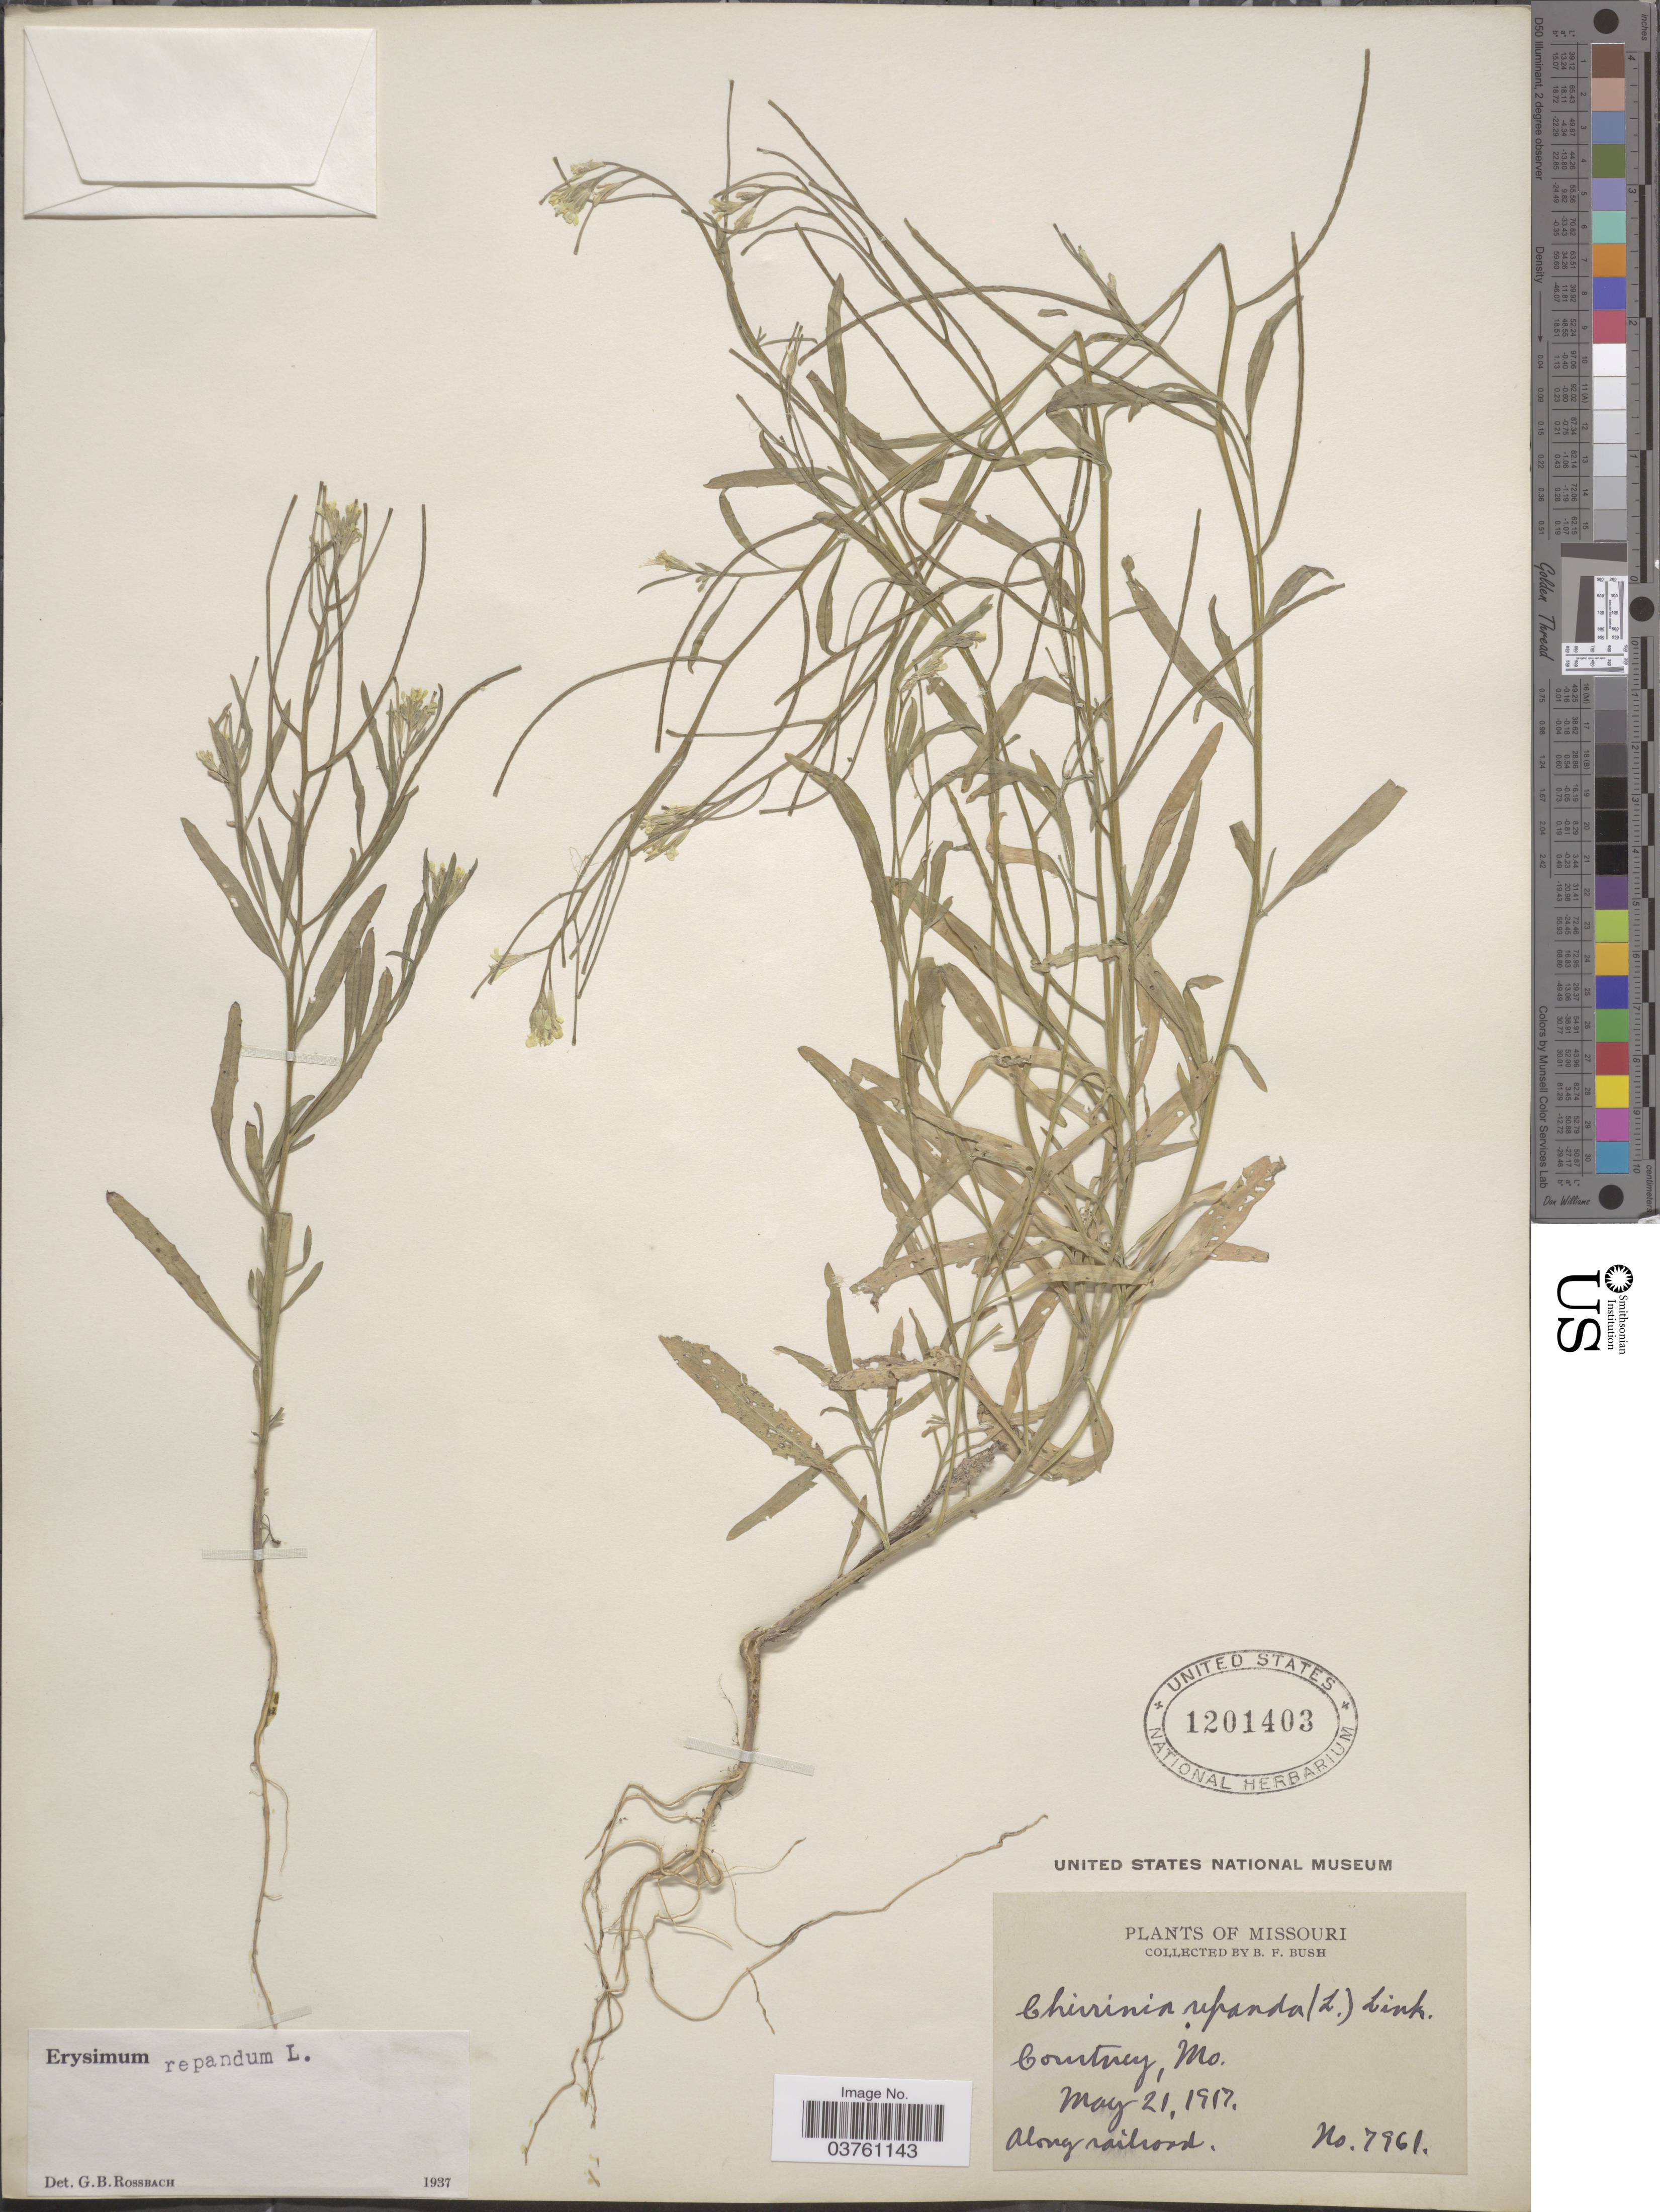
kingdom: Plantae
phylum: Tracheophyta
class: Magnoliopsida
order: Brassicales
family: Brassicaceae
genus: Erysimum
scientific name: Erysimum repandum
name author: L.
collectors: B. F. Bush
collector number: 7961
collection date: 1917-05-21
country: United States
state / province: Missouri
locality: Courtney, along railroad.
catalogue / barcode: US 1201403